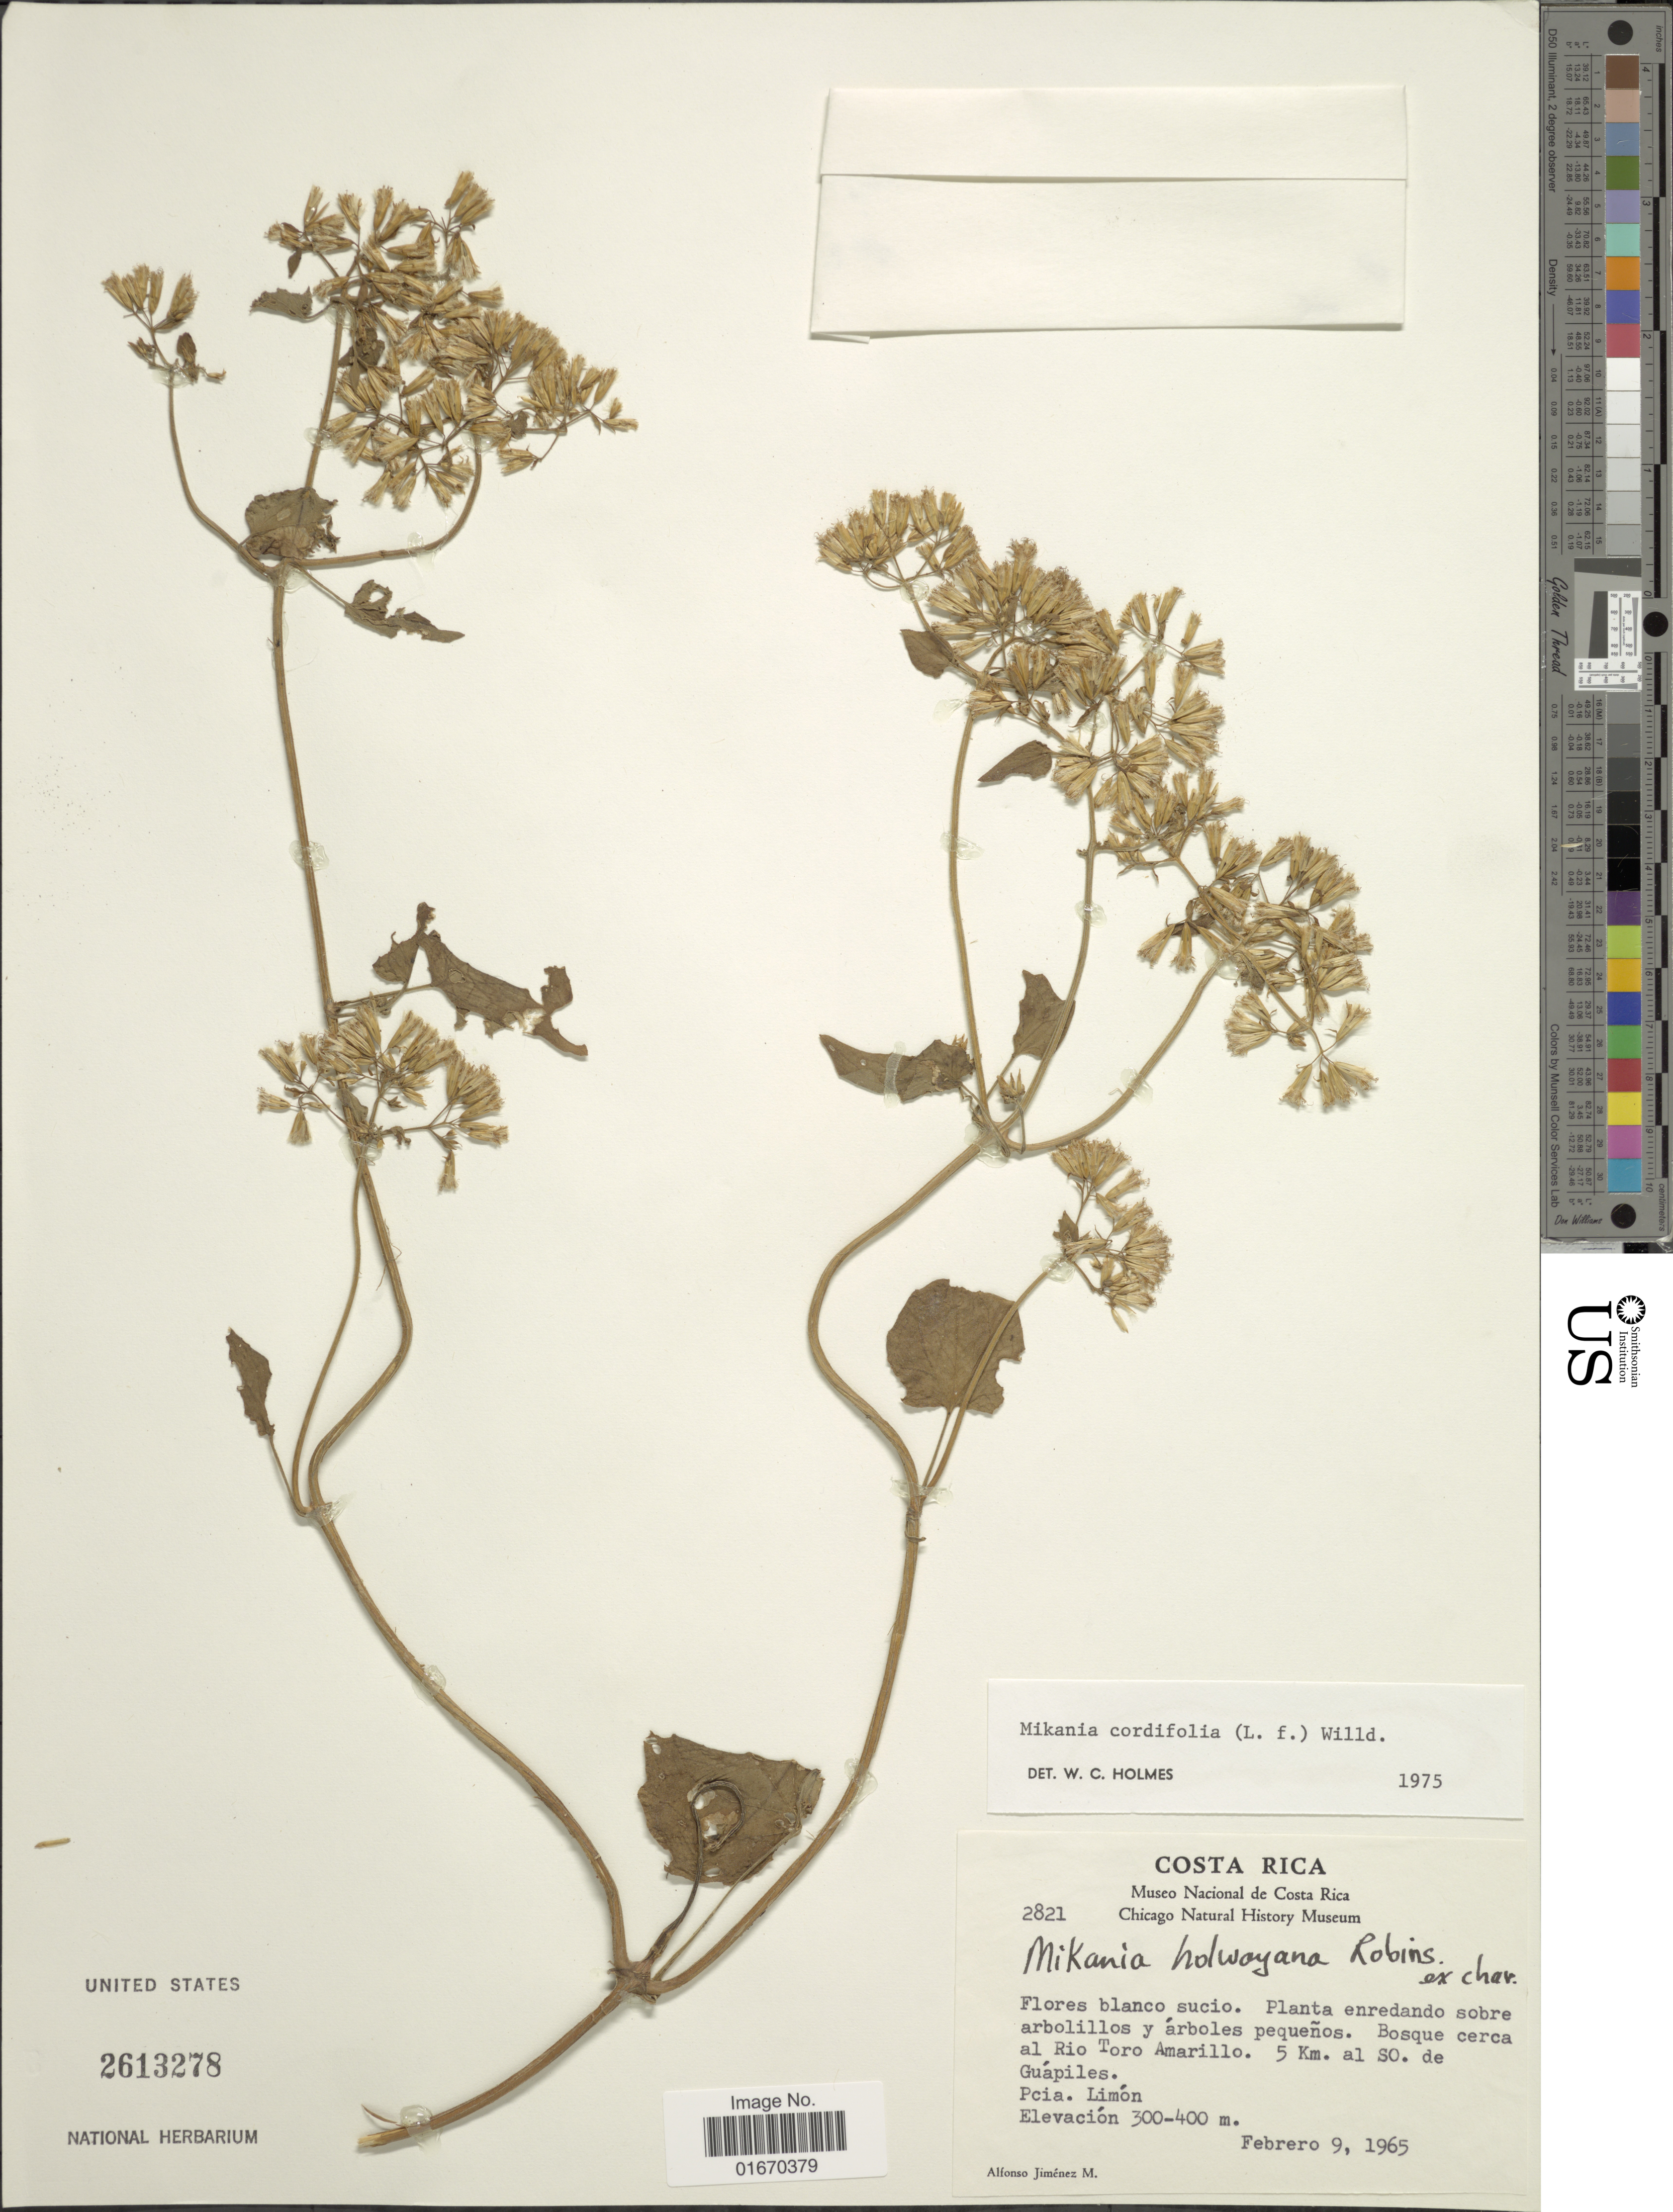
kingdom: Plantae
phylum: Tracheophyta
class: Magnoliopsida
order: Asterales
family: Asteraceae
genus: Mikania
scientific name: Mikania cordifolia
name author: Kunth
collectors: A. Jimenez M.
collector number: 2821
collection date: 1965-02-09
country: Costa Rica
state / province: Limón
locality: Bosque cerca al Rio Toro Amarillo, 5 km al So de Guapiles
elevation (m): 300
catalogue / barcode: US 2613278